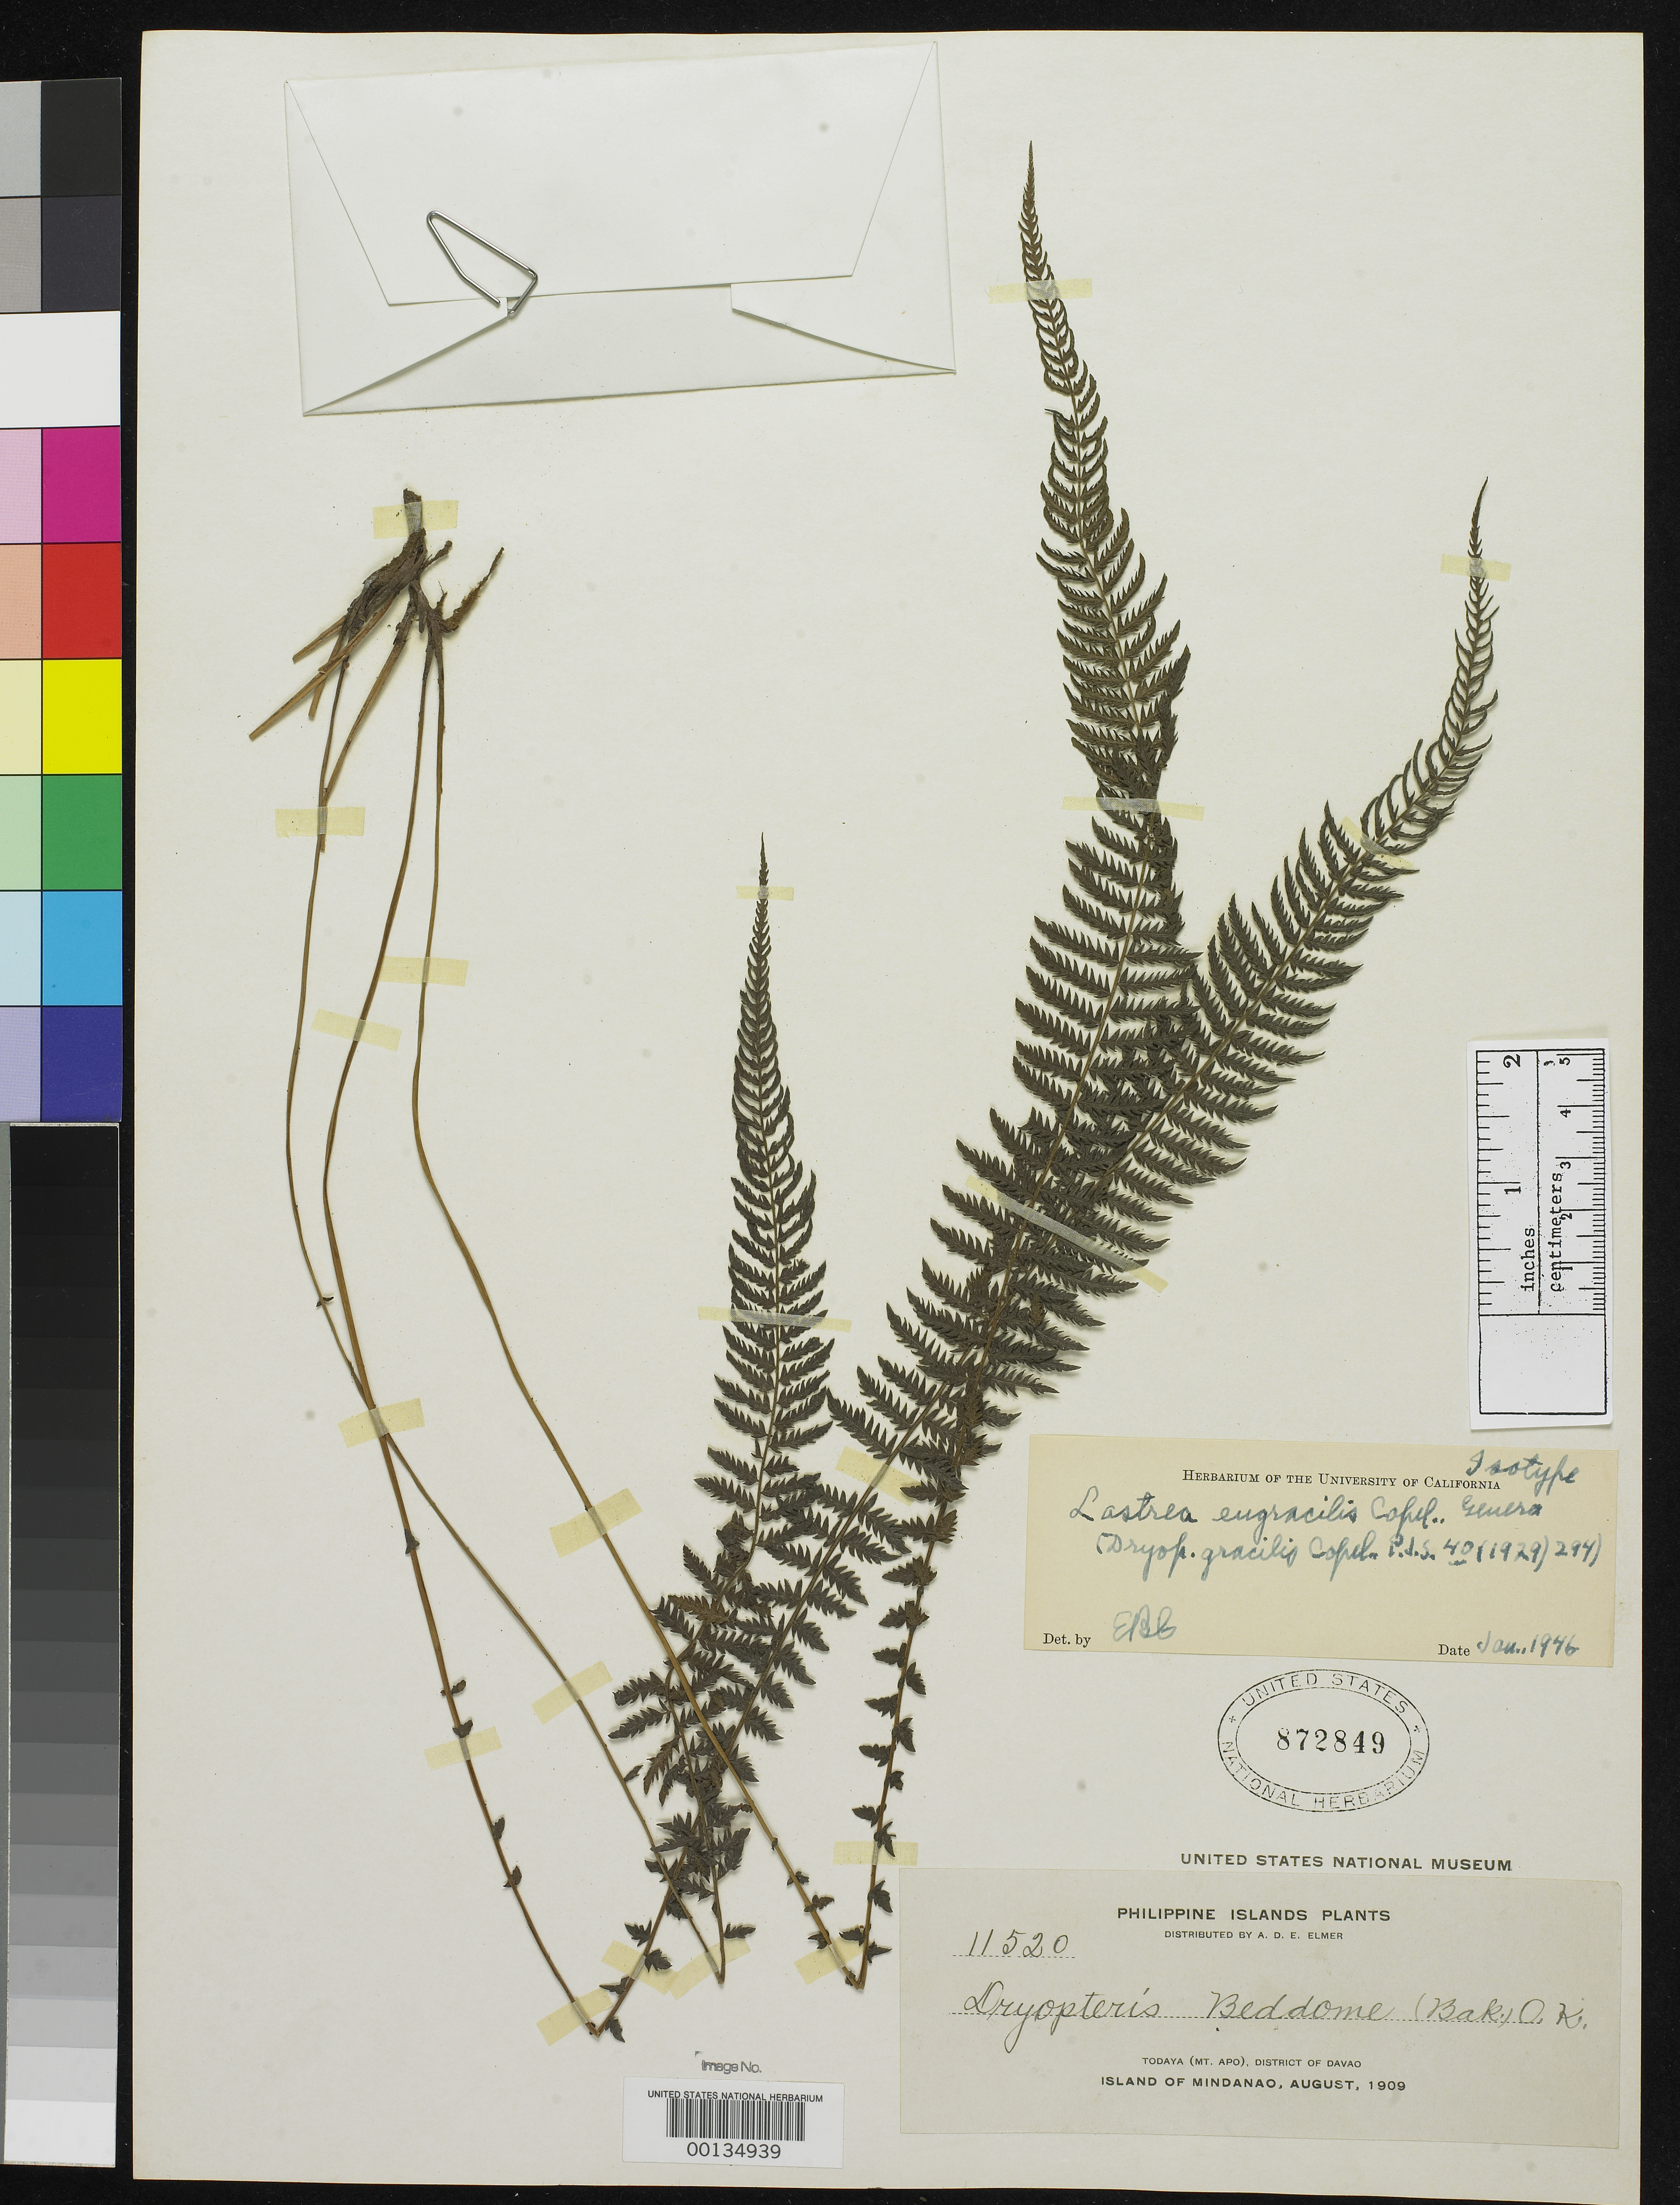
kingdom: Plantae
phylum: Tracheophyta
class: Polypodiopsida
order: Polypodiales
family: Dryopteridaceae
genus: Dryopteris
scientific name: Dryopteris gracilis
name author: Copel.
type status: Isosyntype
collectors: A. D. E. Elmer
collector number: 11520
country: Philippines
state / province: Davao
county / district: Davao del Sur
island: Mindanao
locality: Mt. Apo.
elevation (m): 1700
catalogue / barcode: US 872849